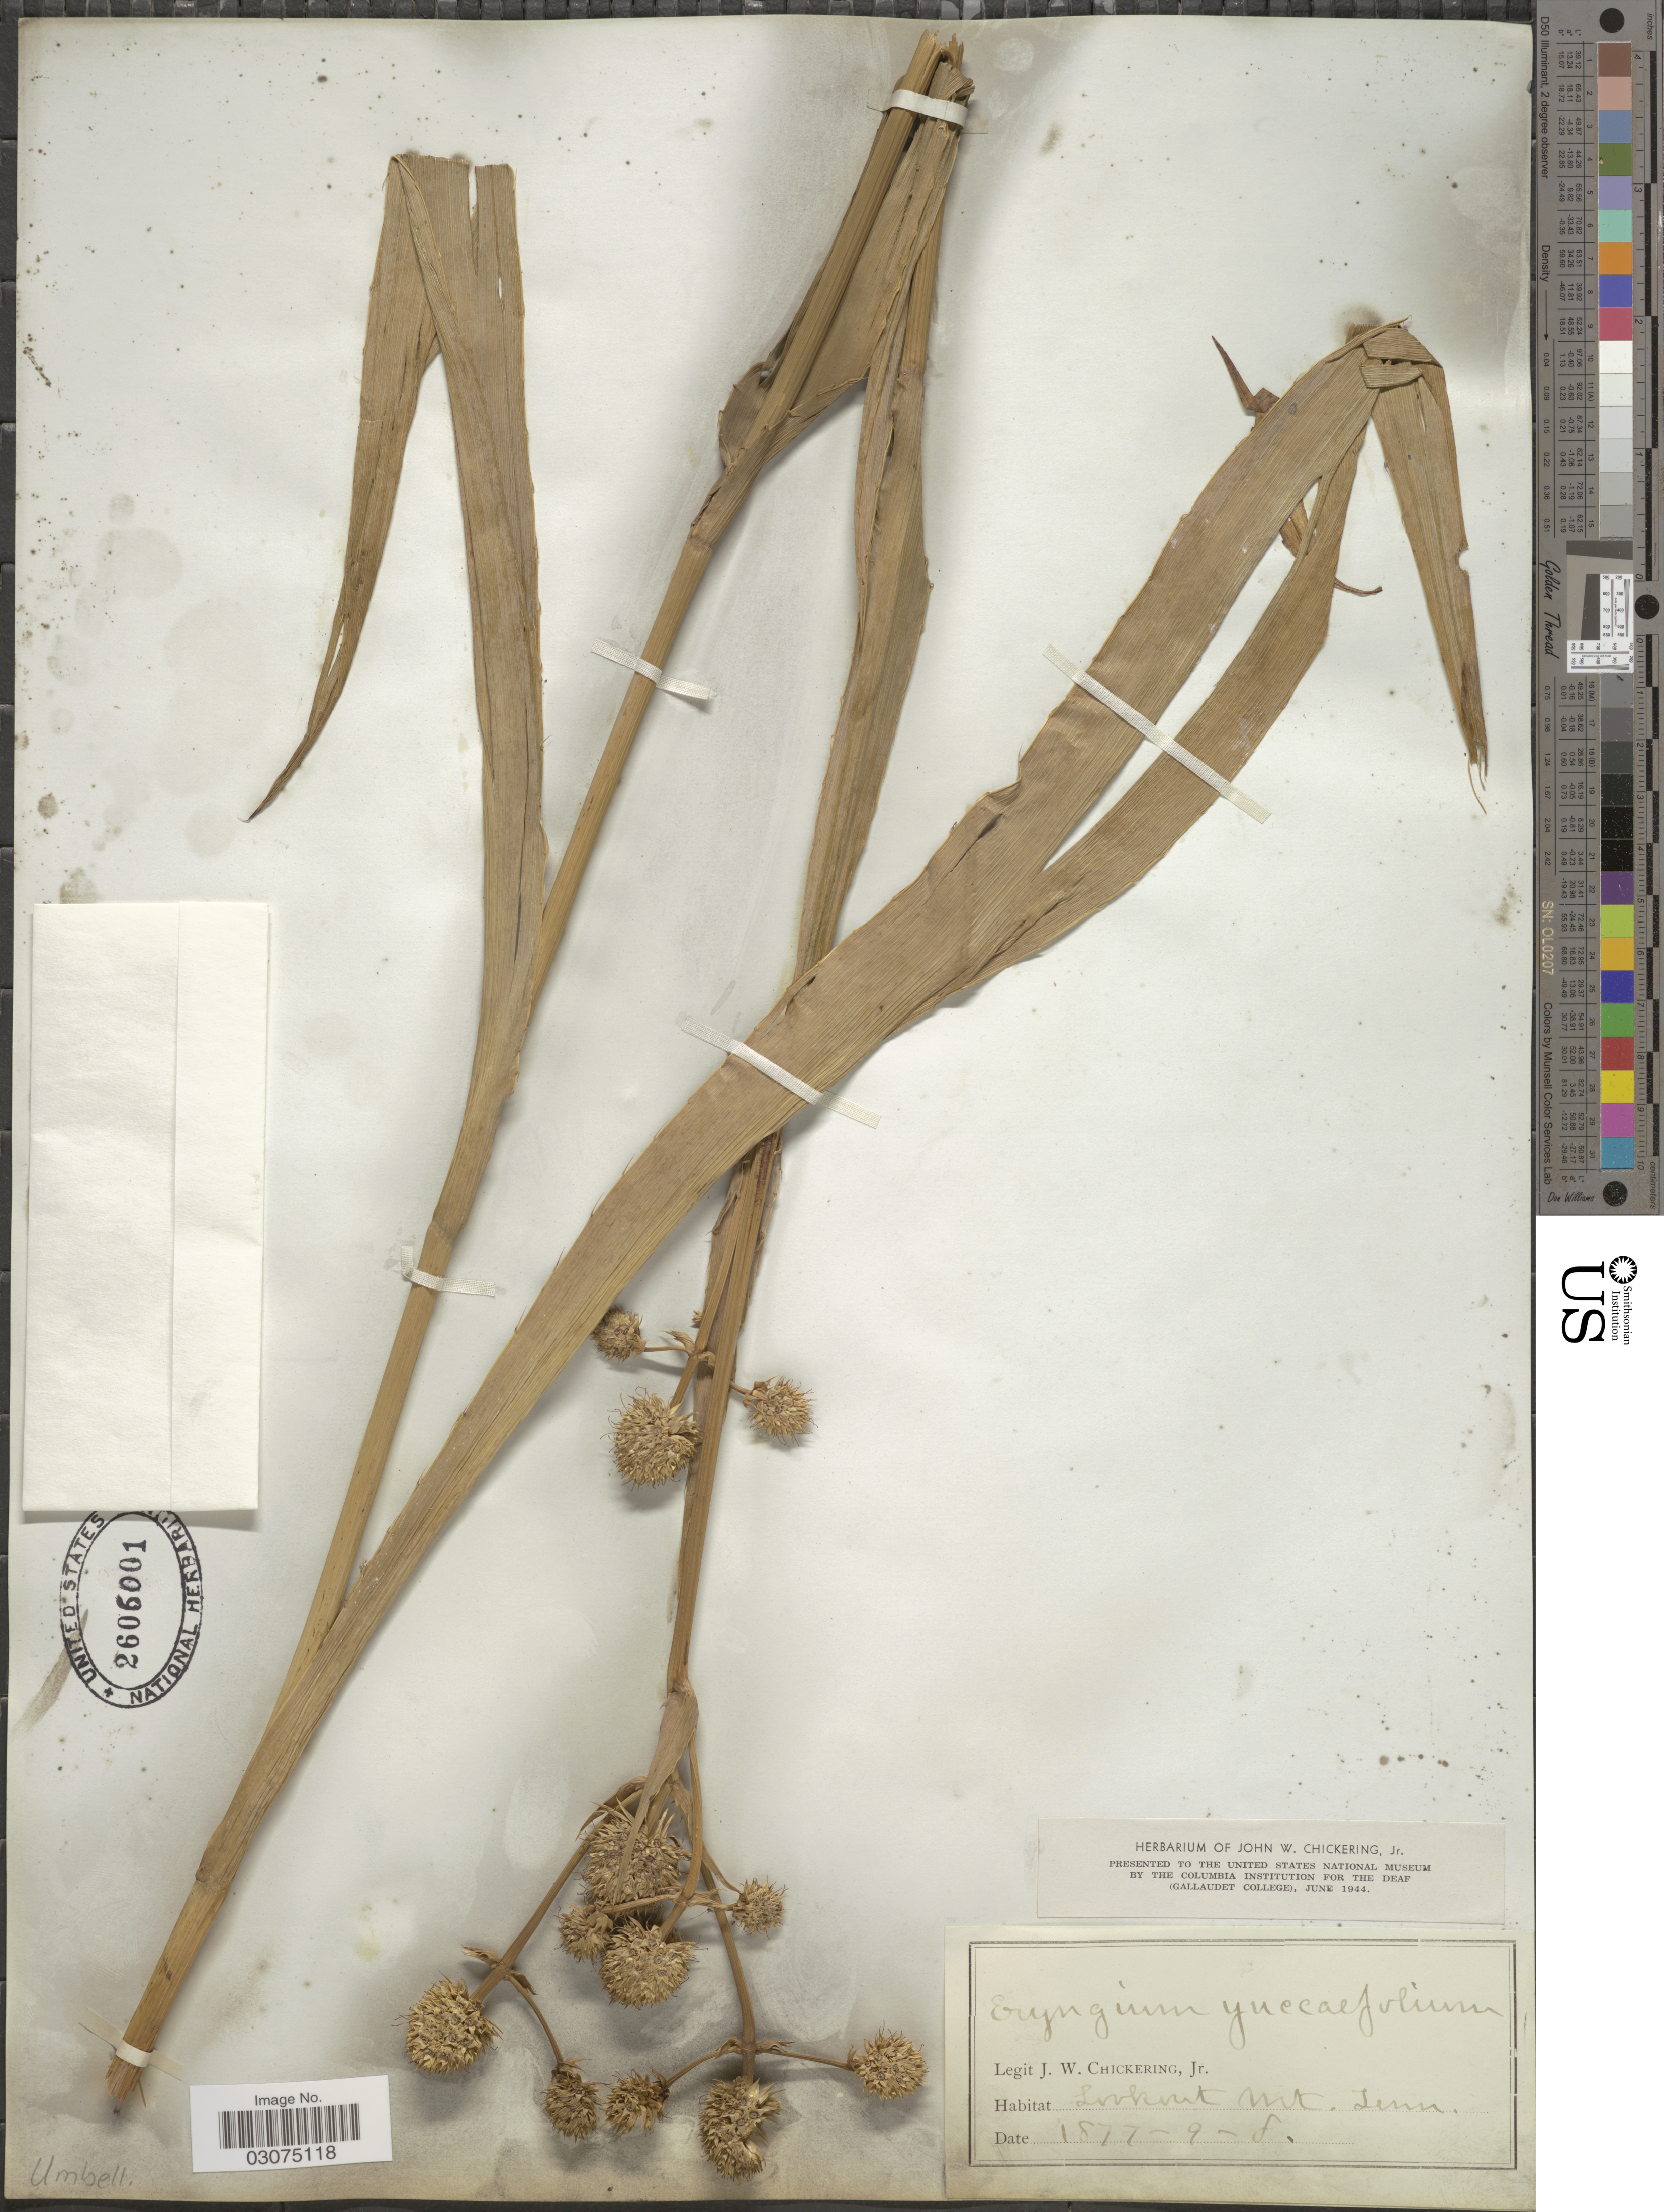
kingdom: Plantae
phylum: Tracheophyta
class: Magnoliopsida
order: Apiales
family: Apiaceae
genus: Eryngium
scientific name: Eryngium yuccifolium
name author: Michx.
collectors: J. W. Chickering Jr.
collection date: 1877-09-08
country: United States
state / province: Tennessee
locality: Lookout Mt.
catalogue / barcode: US 2606001